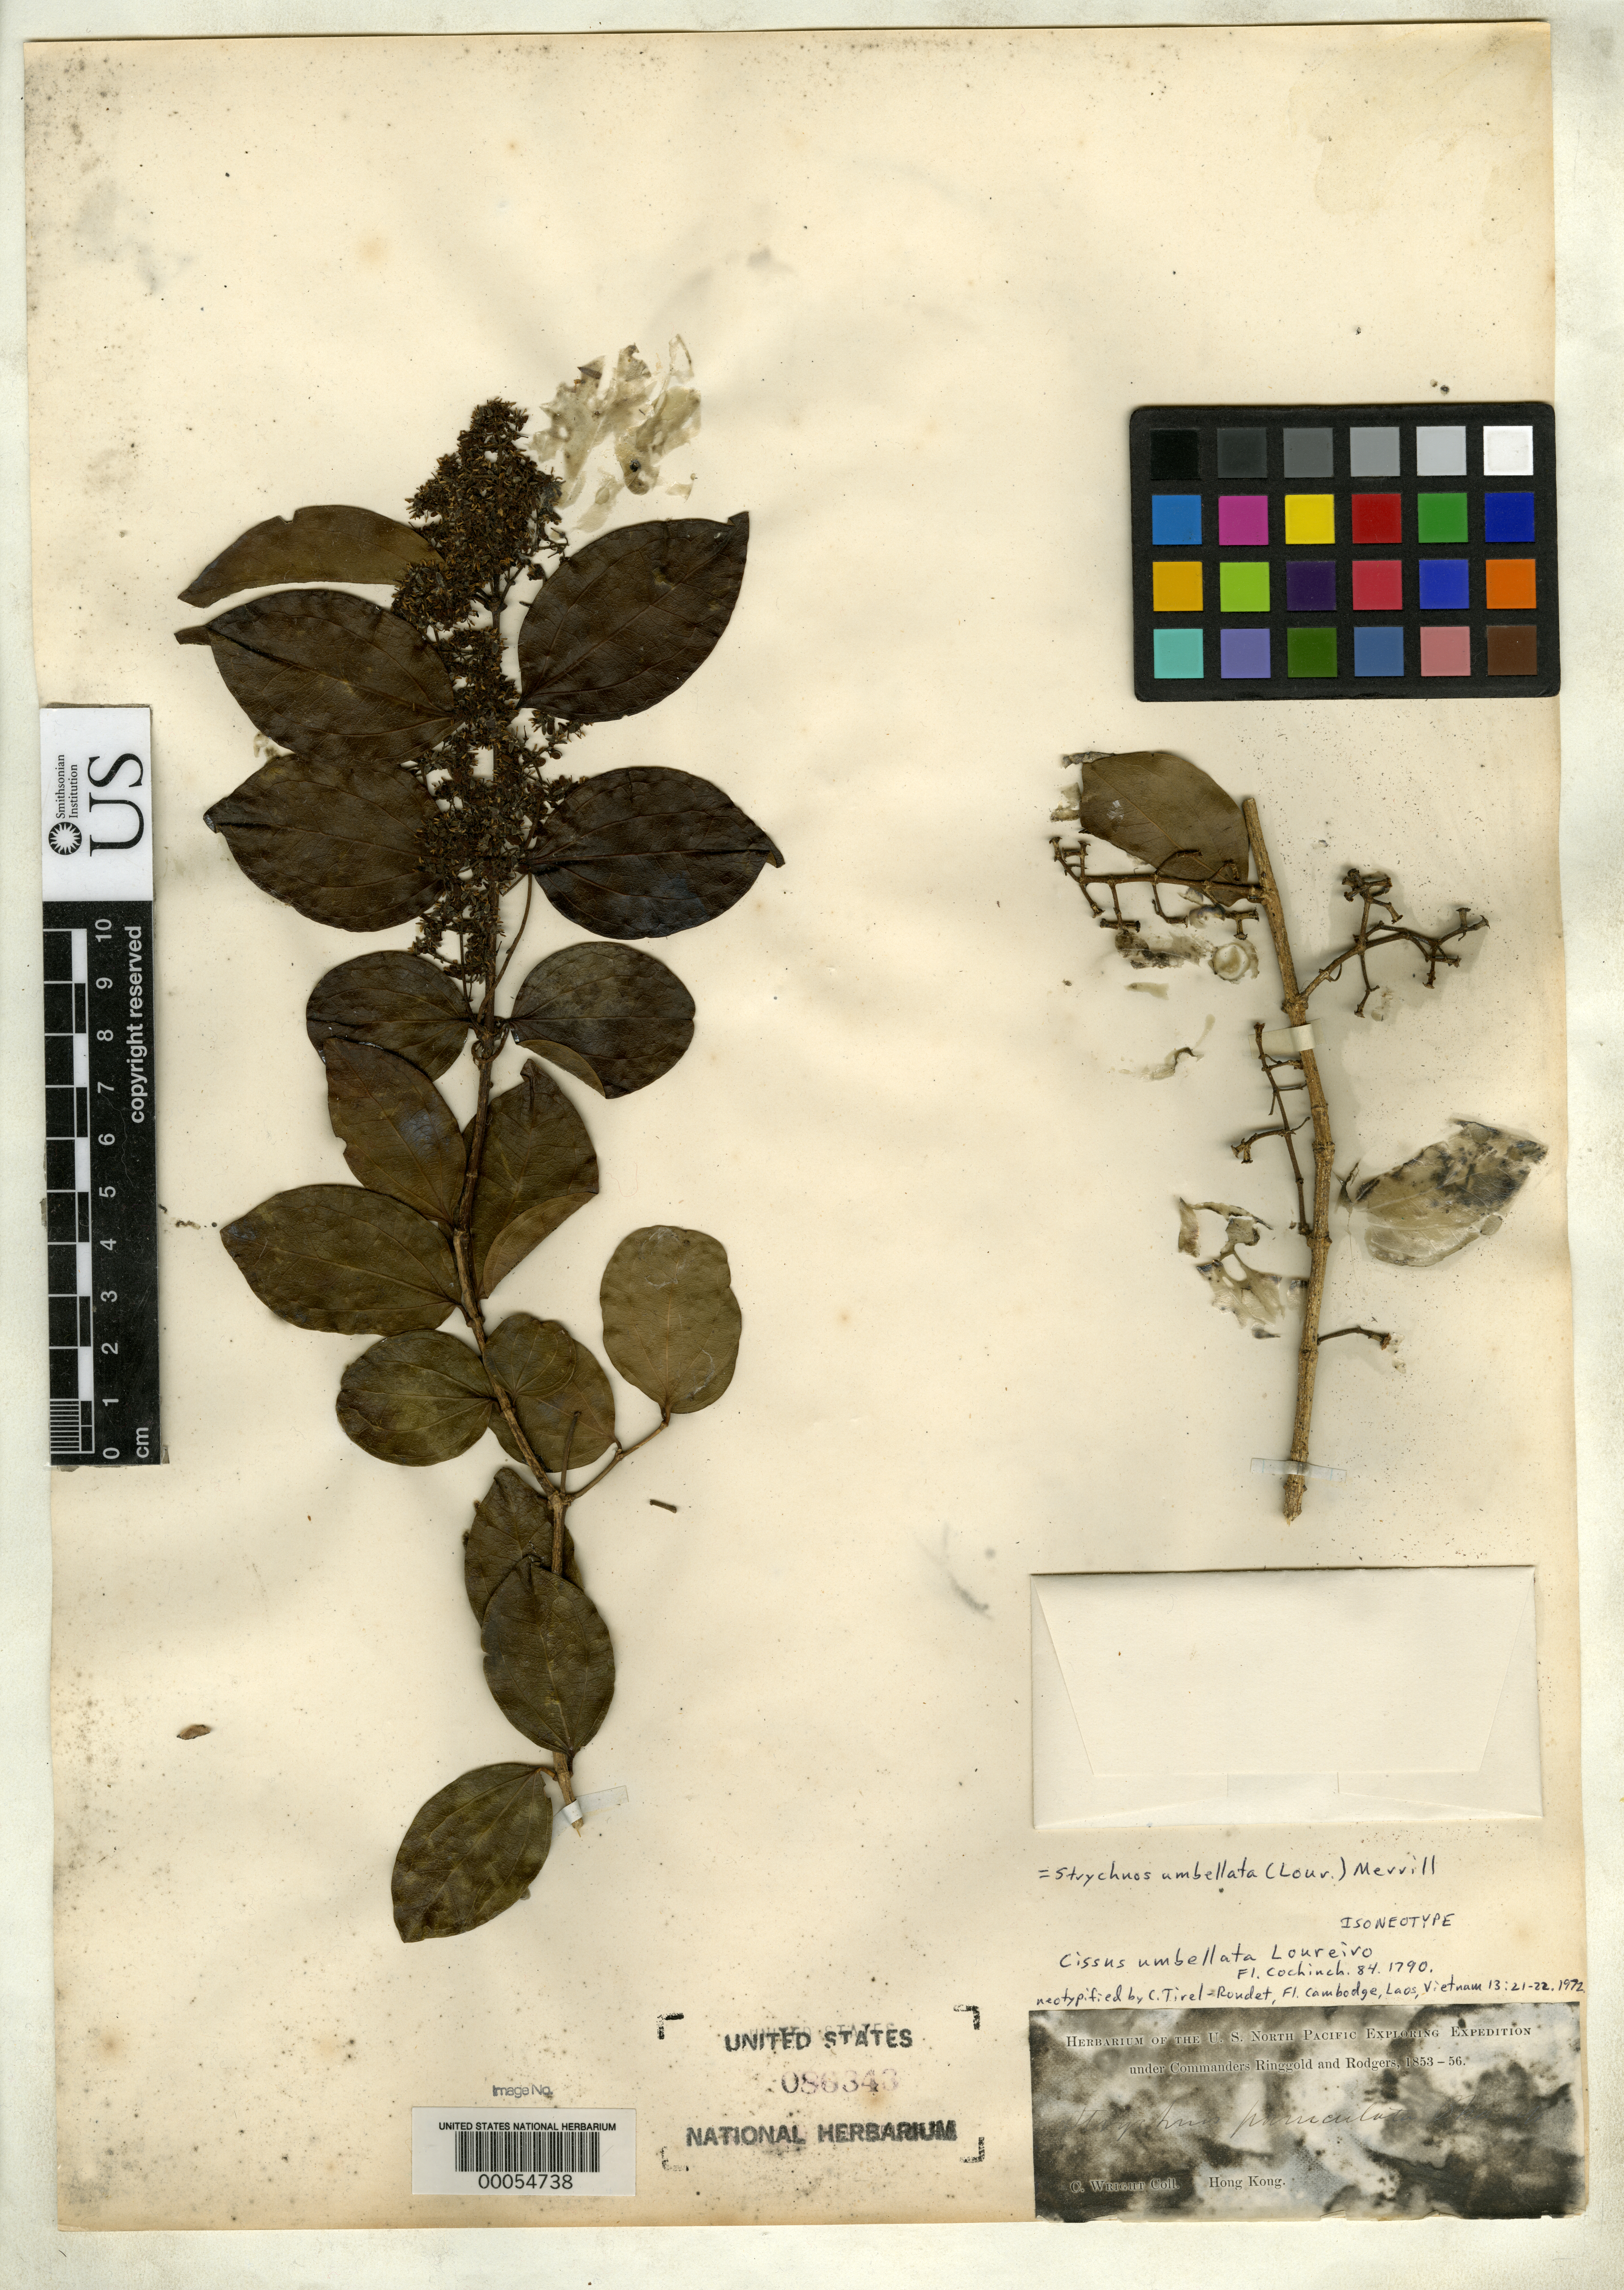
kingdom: Plantae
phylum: Tracheophyta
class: Magnoliopsida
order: Vitales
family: Vitaceae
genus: Cissus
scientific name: Cissus umbellata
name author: Lour.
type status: Isoneotype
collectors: C. Wright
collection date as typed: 1853 to -- --- 1856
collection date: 1853/1856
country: China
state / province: Hong Kong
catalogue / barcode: US 86343